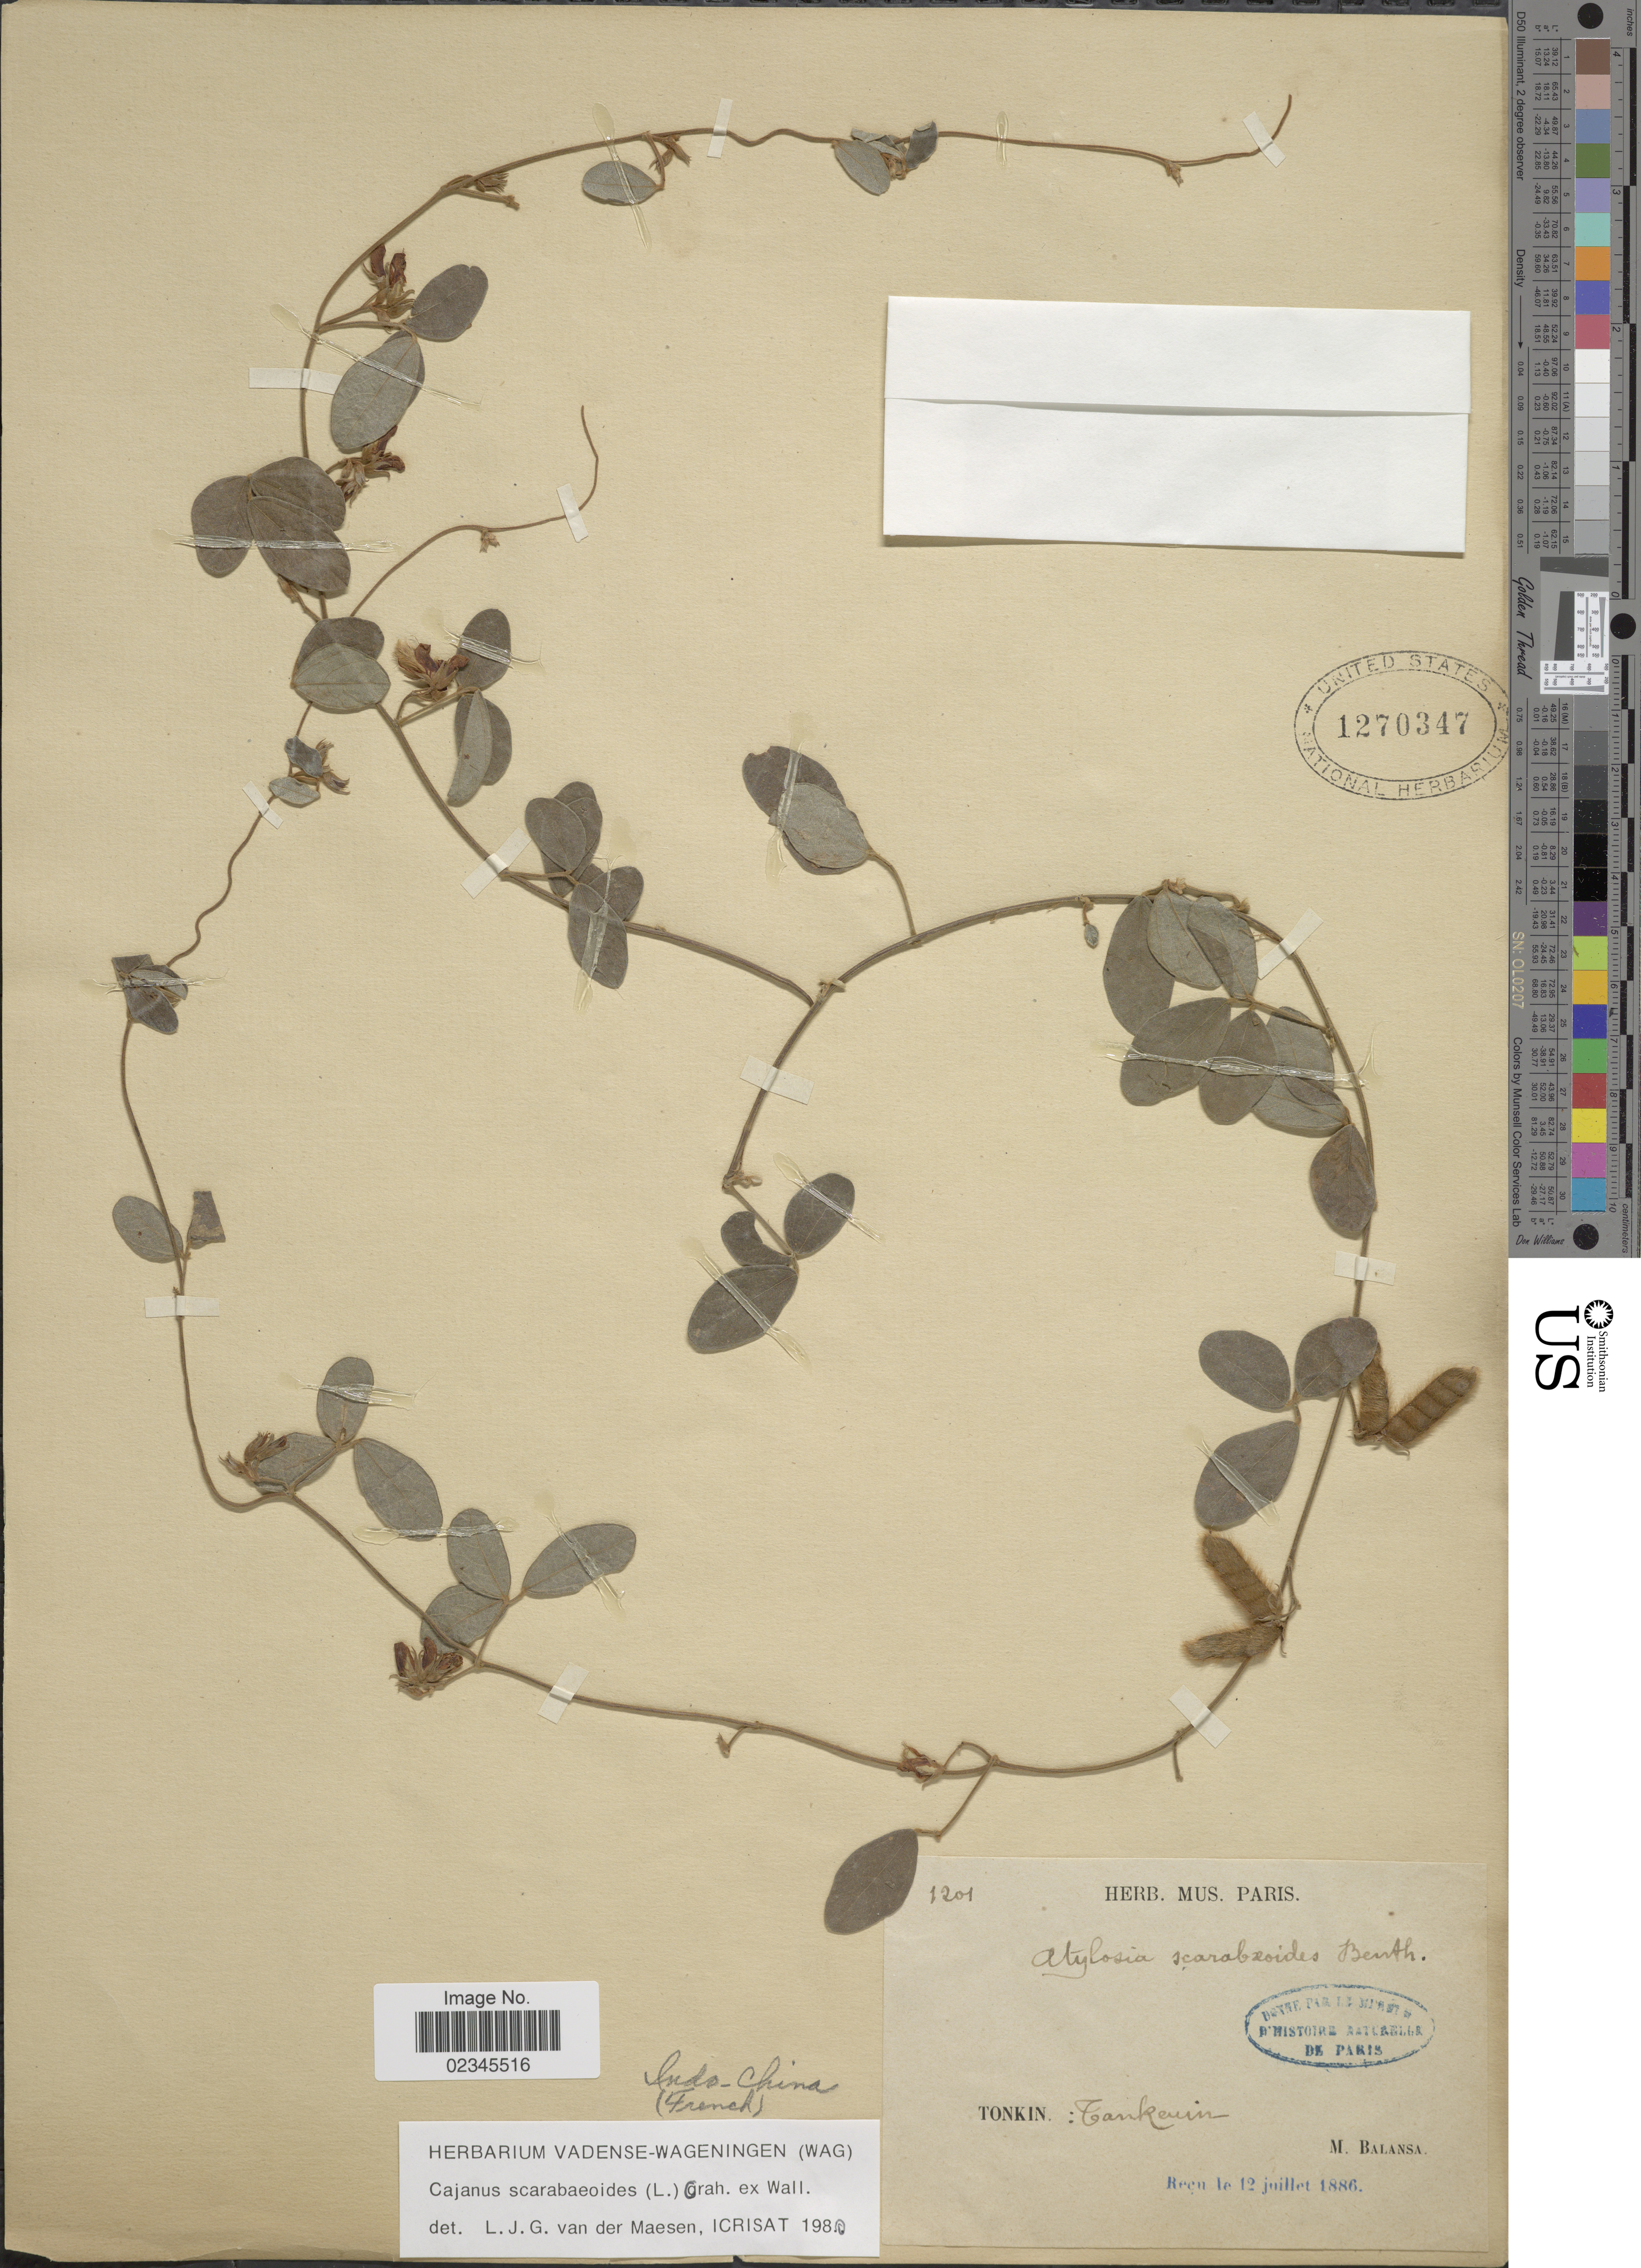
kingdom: Plantae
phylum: Tracheophyta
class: Magnoliopsida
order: Fabales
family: Fabaceae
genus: Cajanus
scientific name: Cajanus scarabaeoides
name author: (L.) Thou. ex Graham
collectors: B. Balansa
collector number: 1201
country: Vietnam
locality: Tonkin: Tankeuin [interpreted] Indo-China (French)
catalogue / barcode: US 1270347